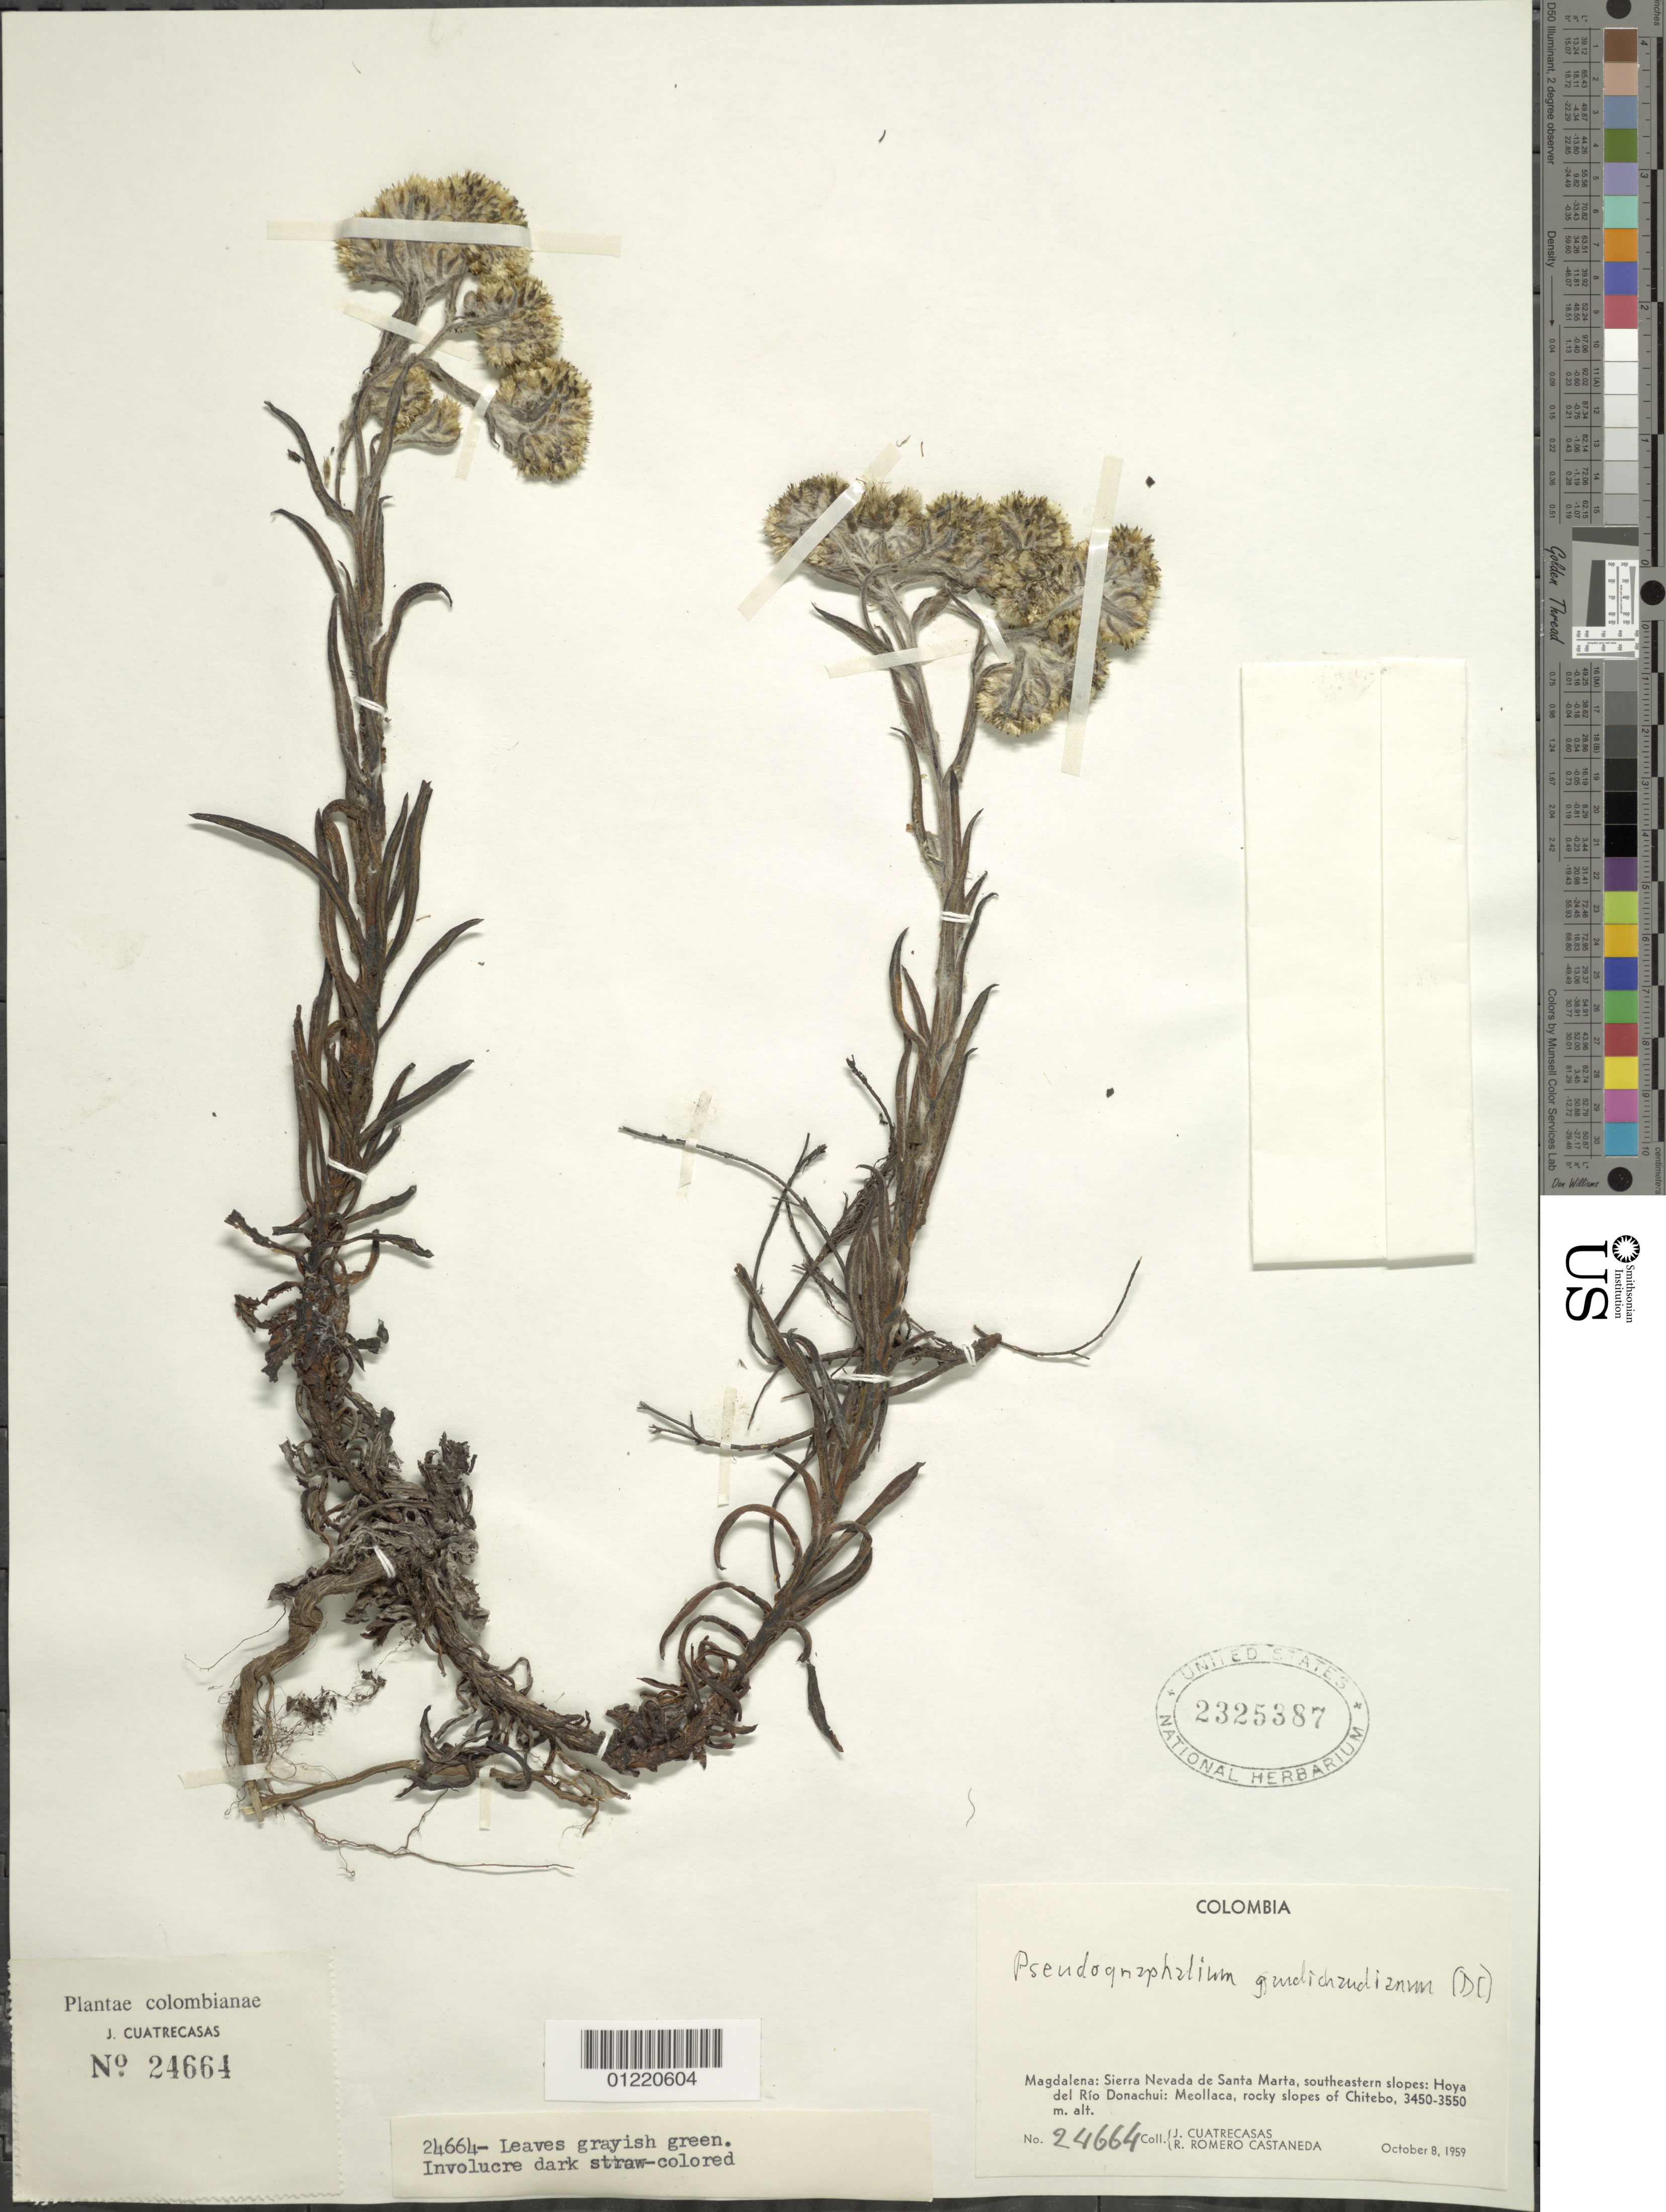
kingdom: Plantae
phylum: Tracheophyta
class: Magnoliopsida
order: Asterales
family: Asteraceae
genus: Pseudognaphalium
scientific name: Pseudognaphalium gaudichaudianum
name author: (DC.) Anderb.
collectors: J. Cuatrecasas & R. Romero Castañeda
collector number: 24664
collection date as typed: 08 Oct 1959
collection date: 1959-10-08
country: Colombia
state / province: Magdalena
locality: Sierra Nevada de Santa Marta, southeastern slopes: Hoya Rio del Donachui: Meollaca (Meuyaca), rocky slopes of Chitebo.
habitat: rocky slopes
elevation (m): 3450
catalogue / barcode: US 2325387